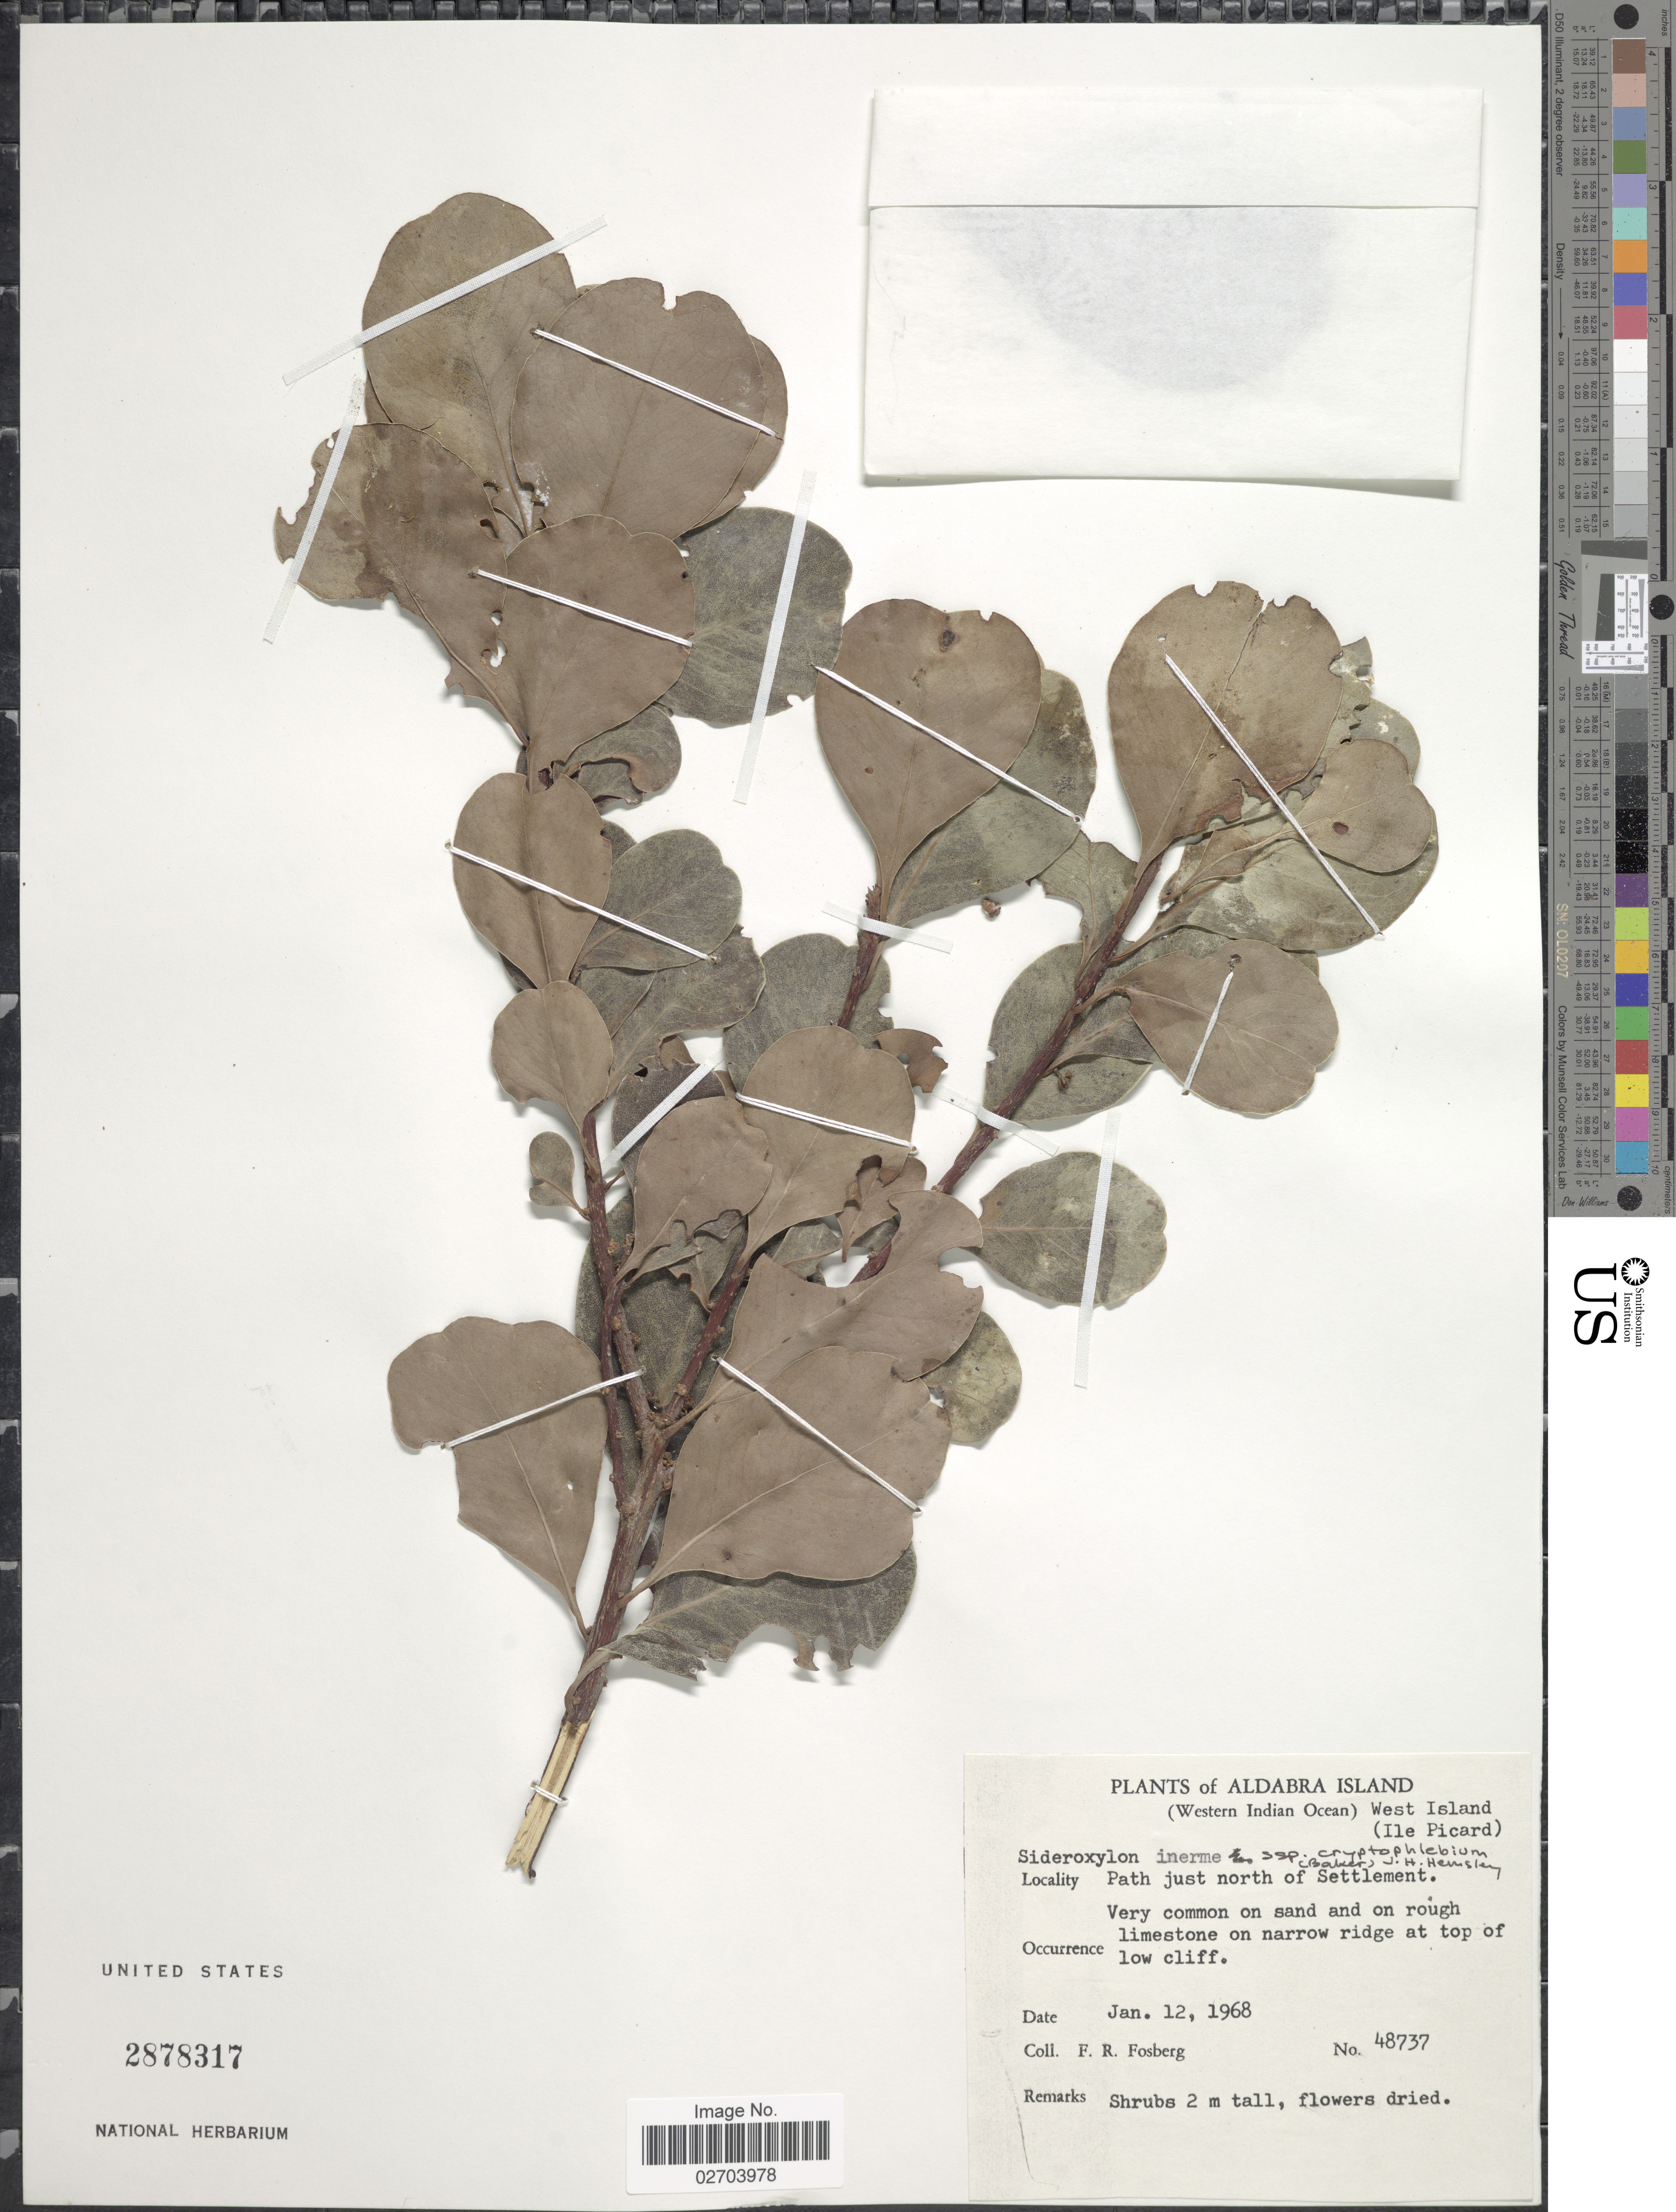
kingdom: Plantae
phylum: Tracheophyta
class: Magnoliopsida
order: Ericales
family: Sapotaceae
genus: Sideroxylon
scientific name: Sideroxylon inerme subsp. cryptophlebium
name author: (Baker) J.H. Hemsl.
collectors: F. R. Fosberg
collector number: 48737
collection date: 1968-01-12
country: Seychelles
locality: Aldabra Island. (Western Indian Ocean) West Island (Ile Picard). Path just north of Settlement.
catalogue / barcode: US 2878317